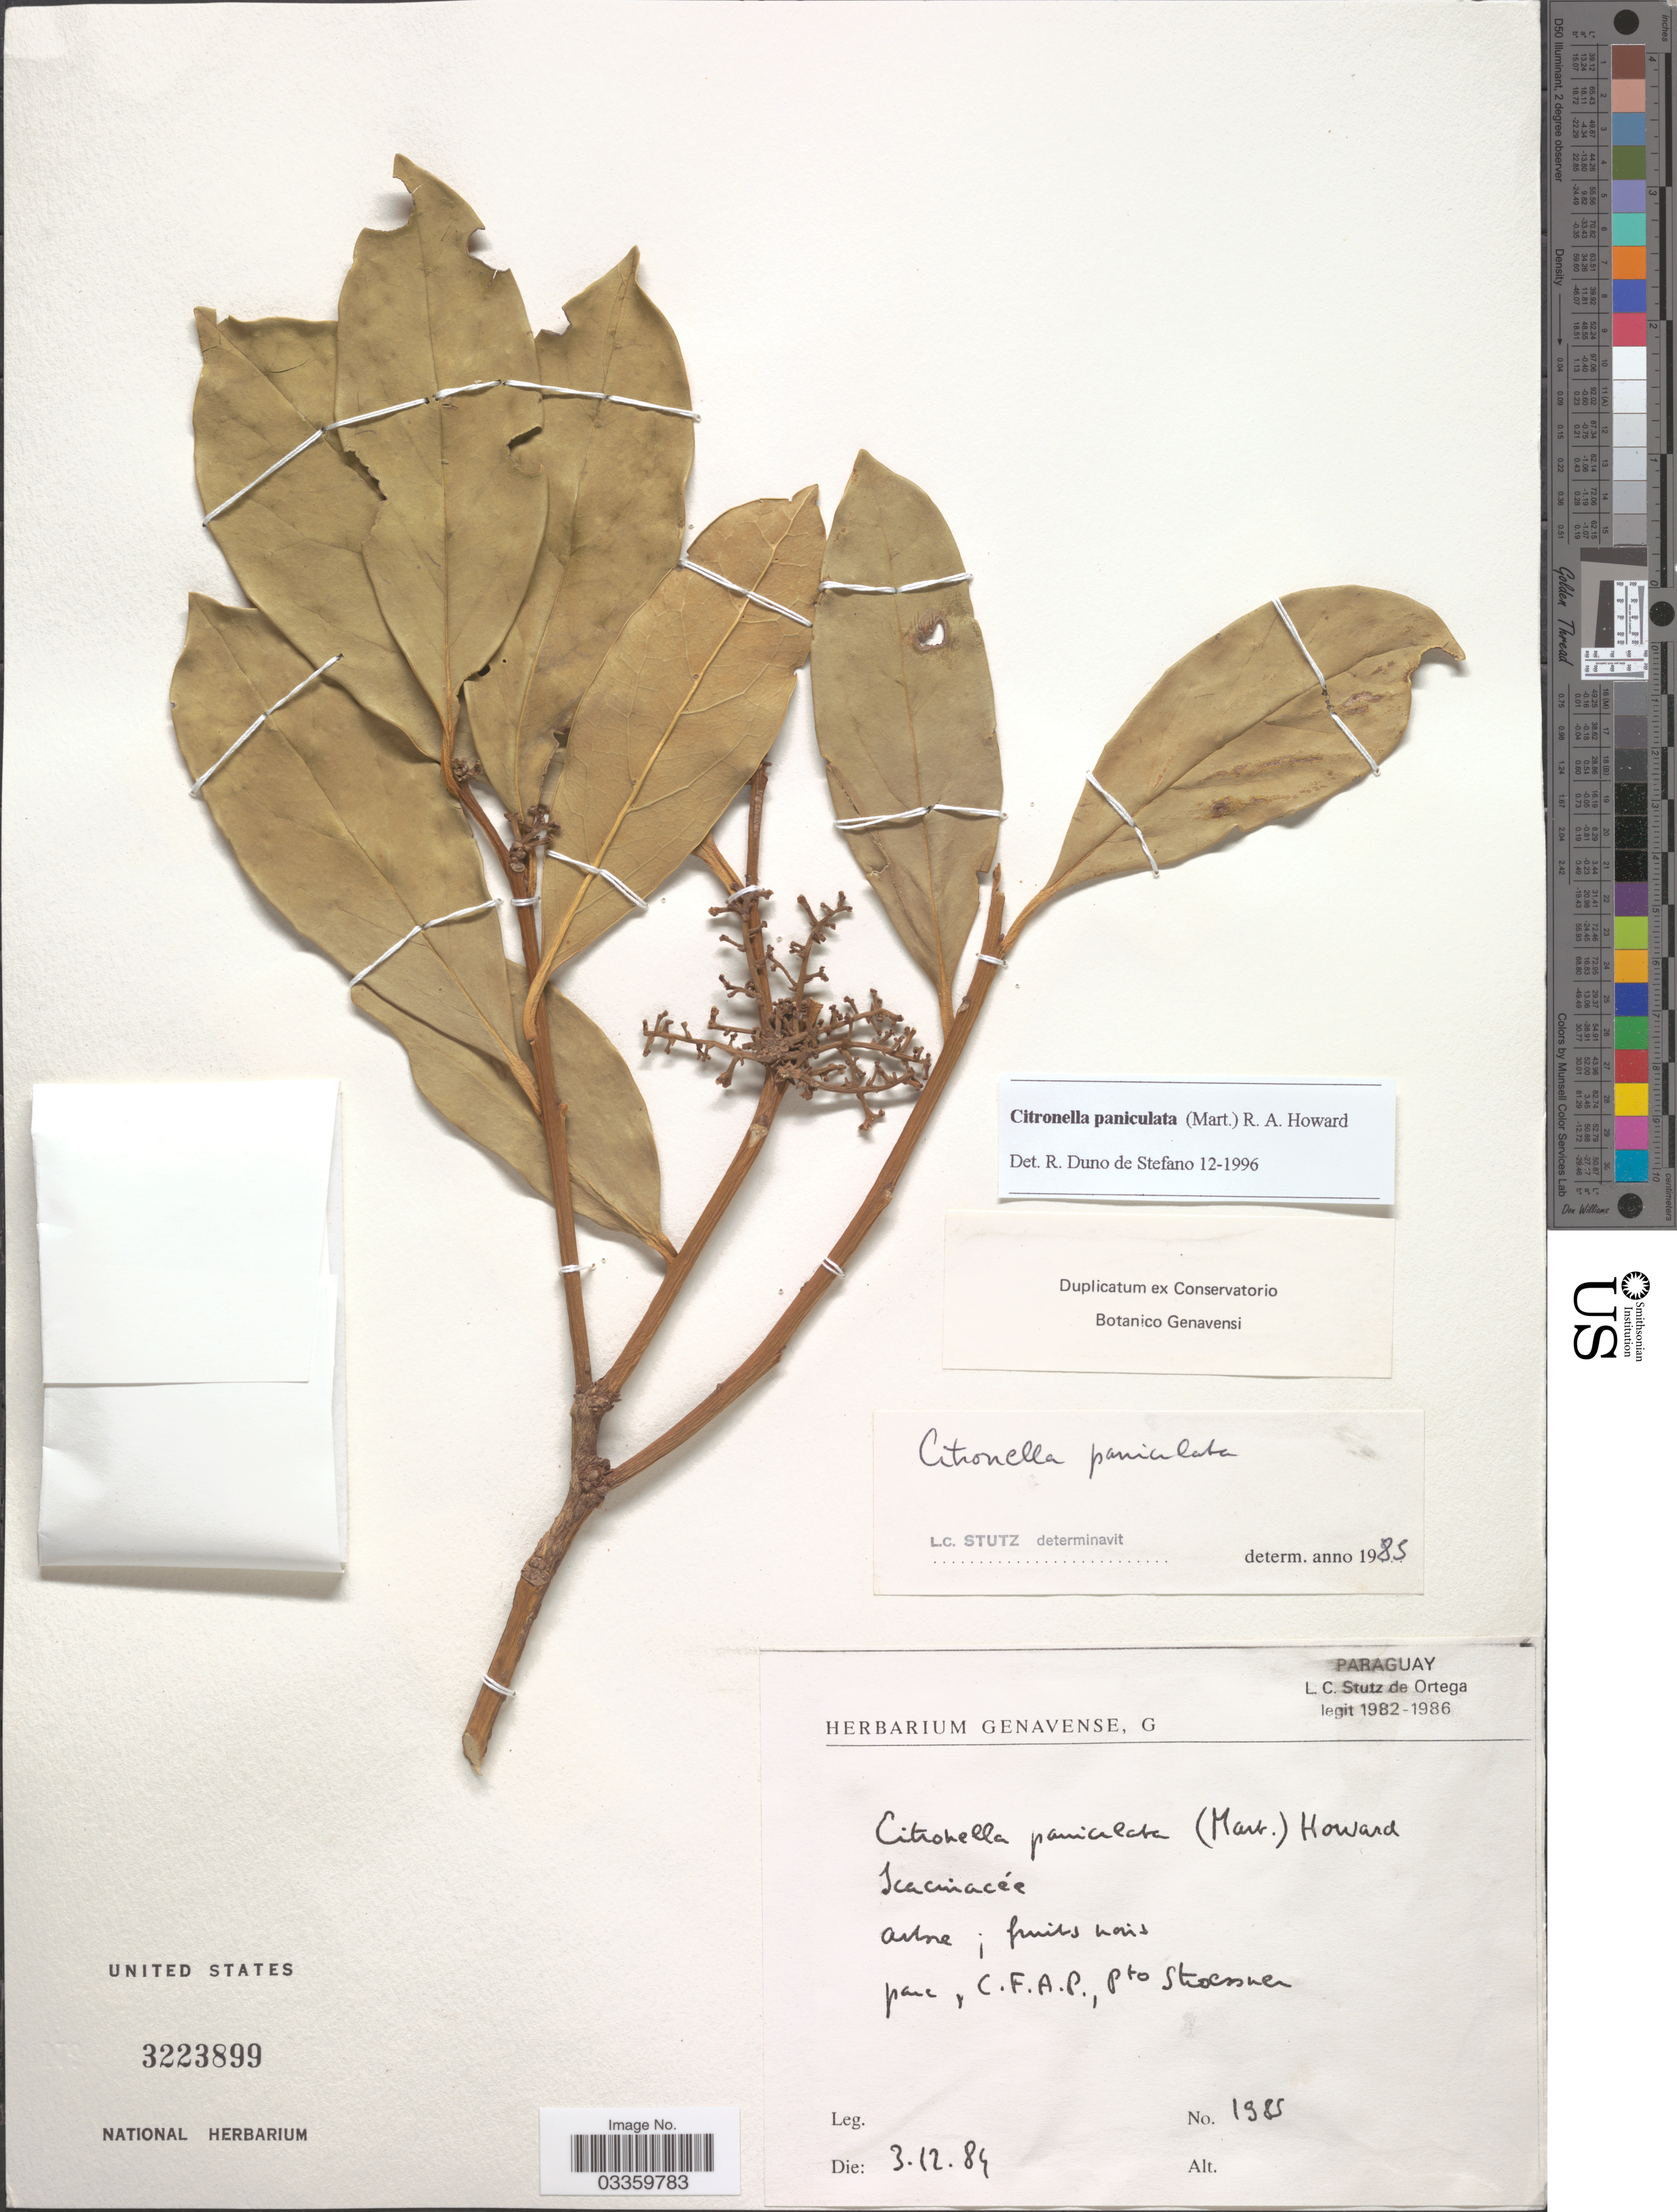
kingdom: Plantae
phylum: Tracheophyta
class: Magnoliopsida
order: Cardiopteridales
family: Cardiopteridaceae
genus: Citronella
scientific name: Citronella paniculata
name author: (Mart.) R.A. Howard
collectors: L. C. Stutz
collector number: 1985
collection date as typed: Transcribed d/m/y: 3/12/84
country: Paraguay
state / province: Alto Parana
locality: Parc, C.F.A.P., Pto. Stroessner.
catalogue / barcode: US 3223899